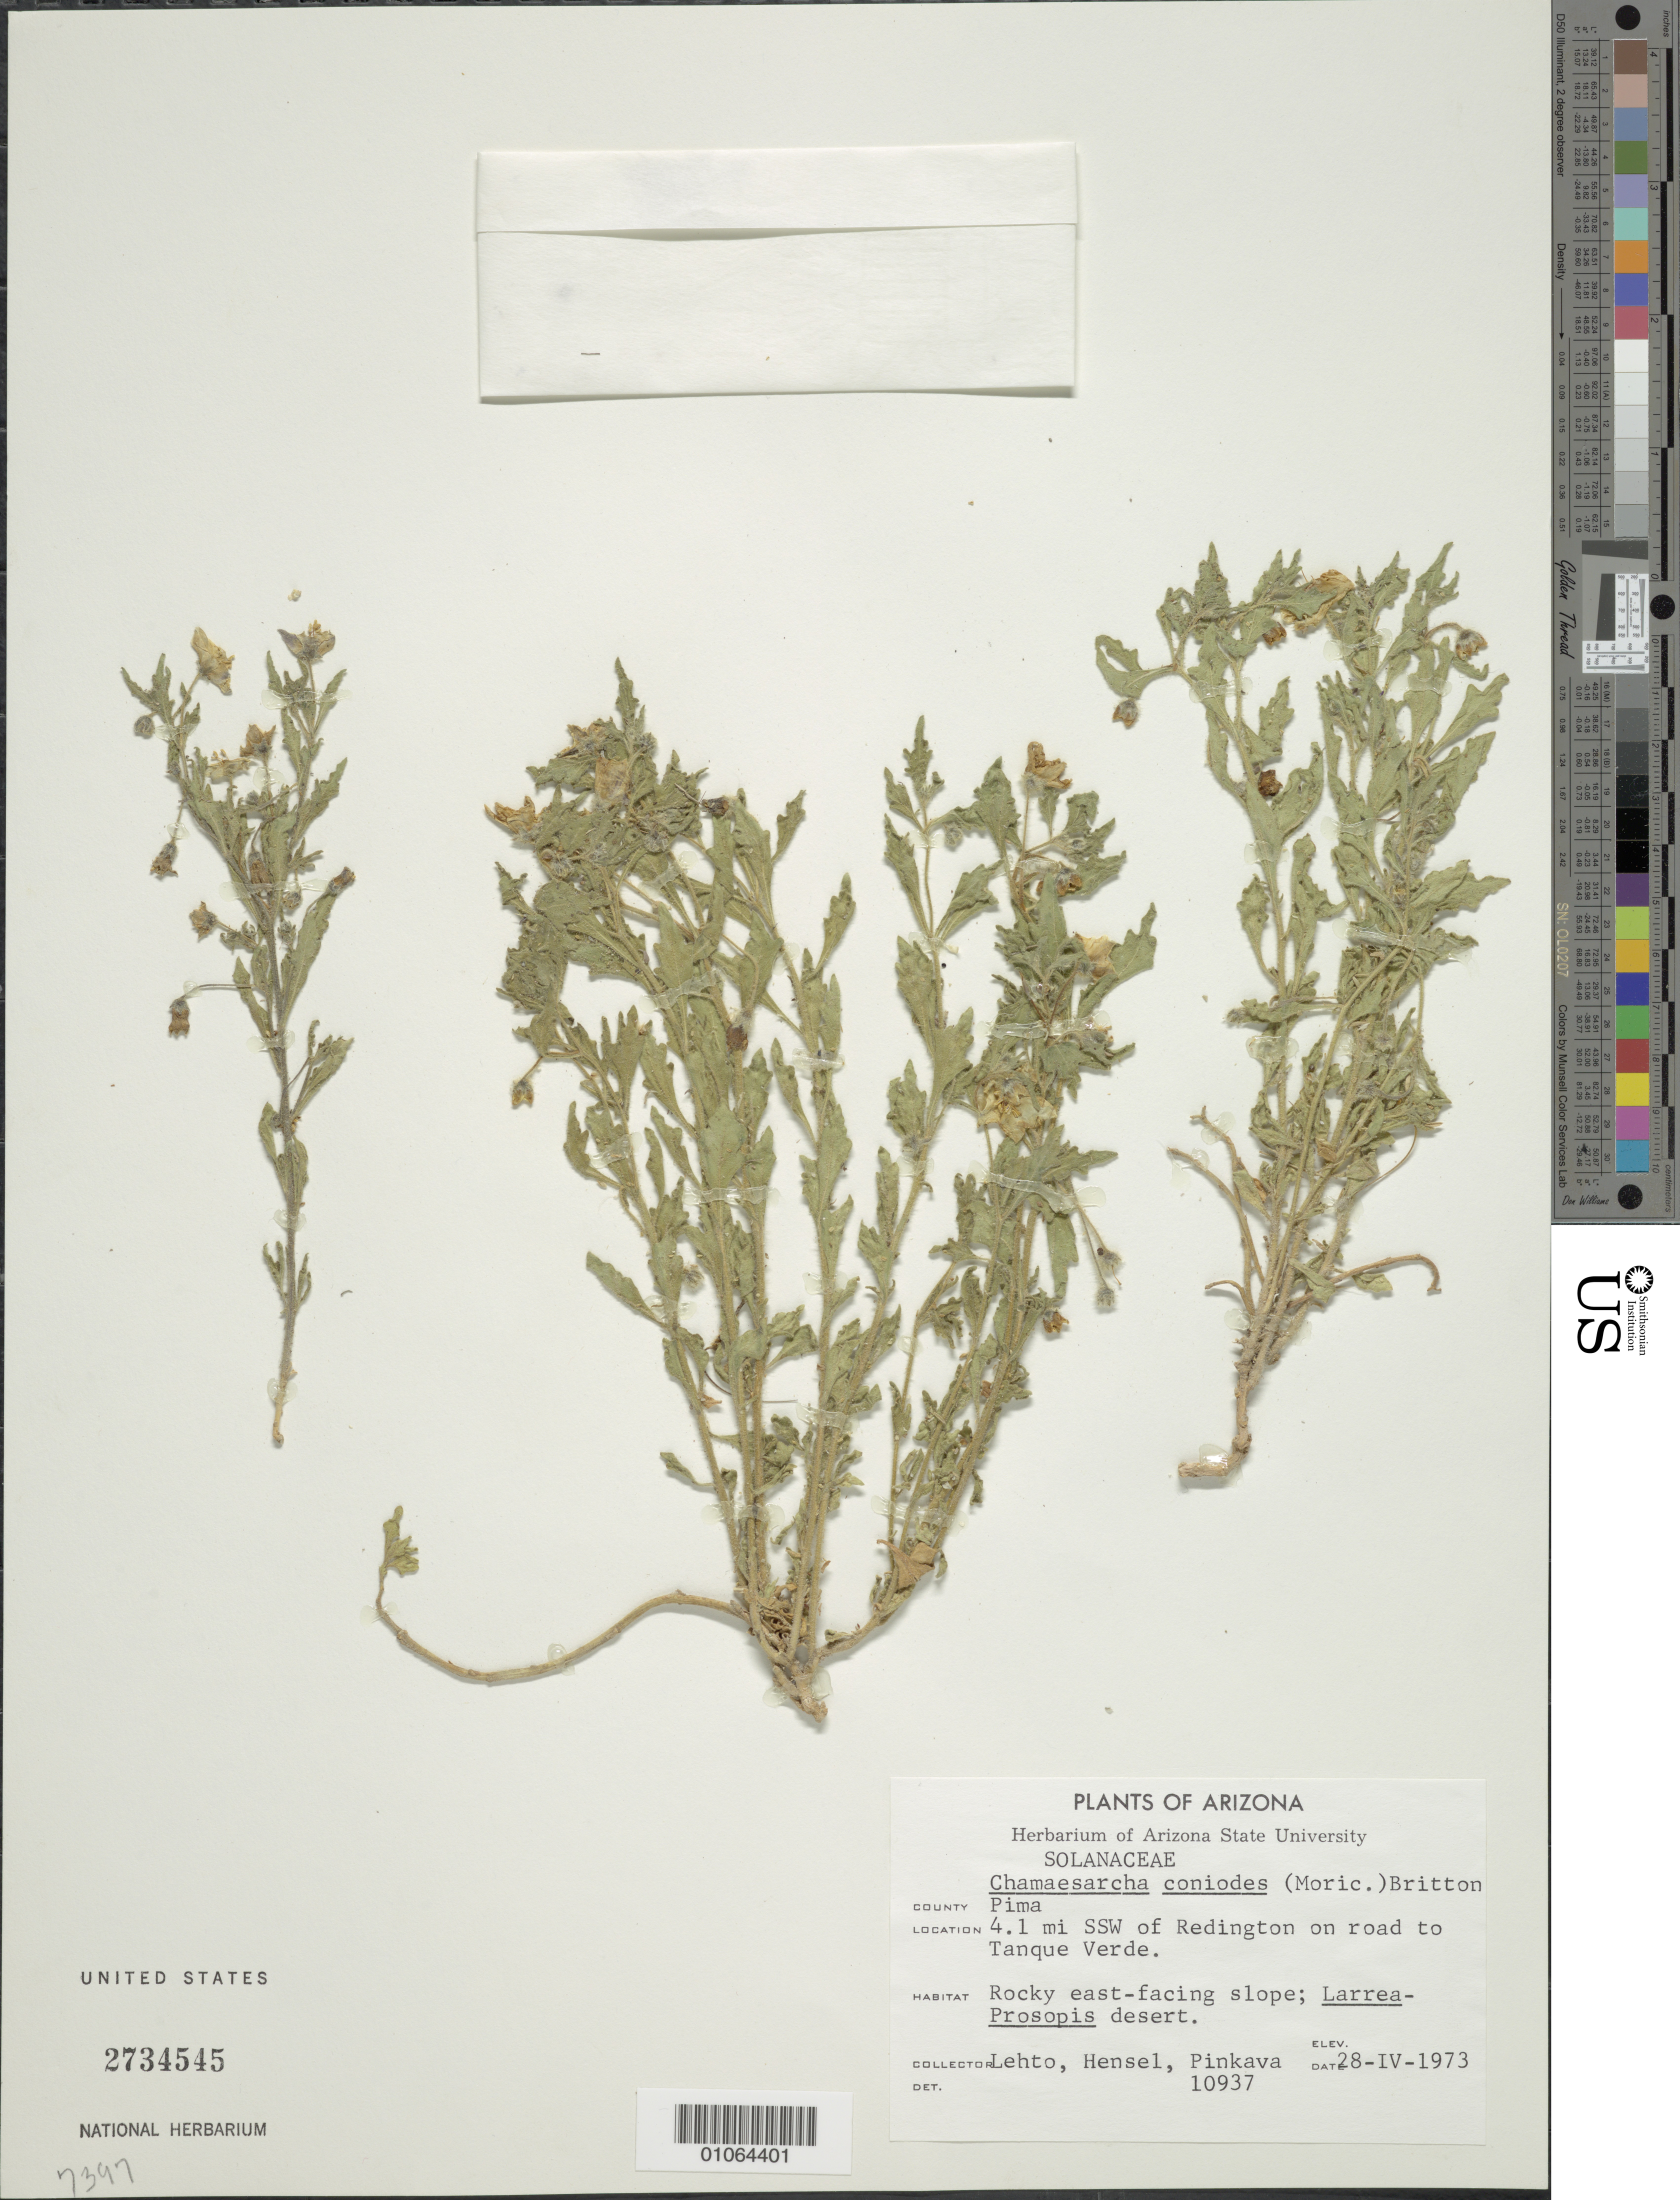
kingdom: Plantae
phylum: Tracheophyta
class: Magnoliopsida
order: Solanales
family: Solanaceae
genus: Chamaesaracha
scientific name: Chamaesaracha coronopus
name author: (Dunal) A. Gray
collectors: -. Lehto, -. Hensel & -. Pinkava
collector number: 10937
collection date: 1973-04-28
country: United States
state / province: Arizona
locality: County Pima, 4.1 mi SSW of Redington on road to Tanque Verde.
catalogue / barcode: US 2734545